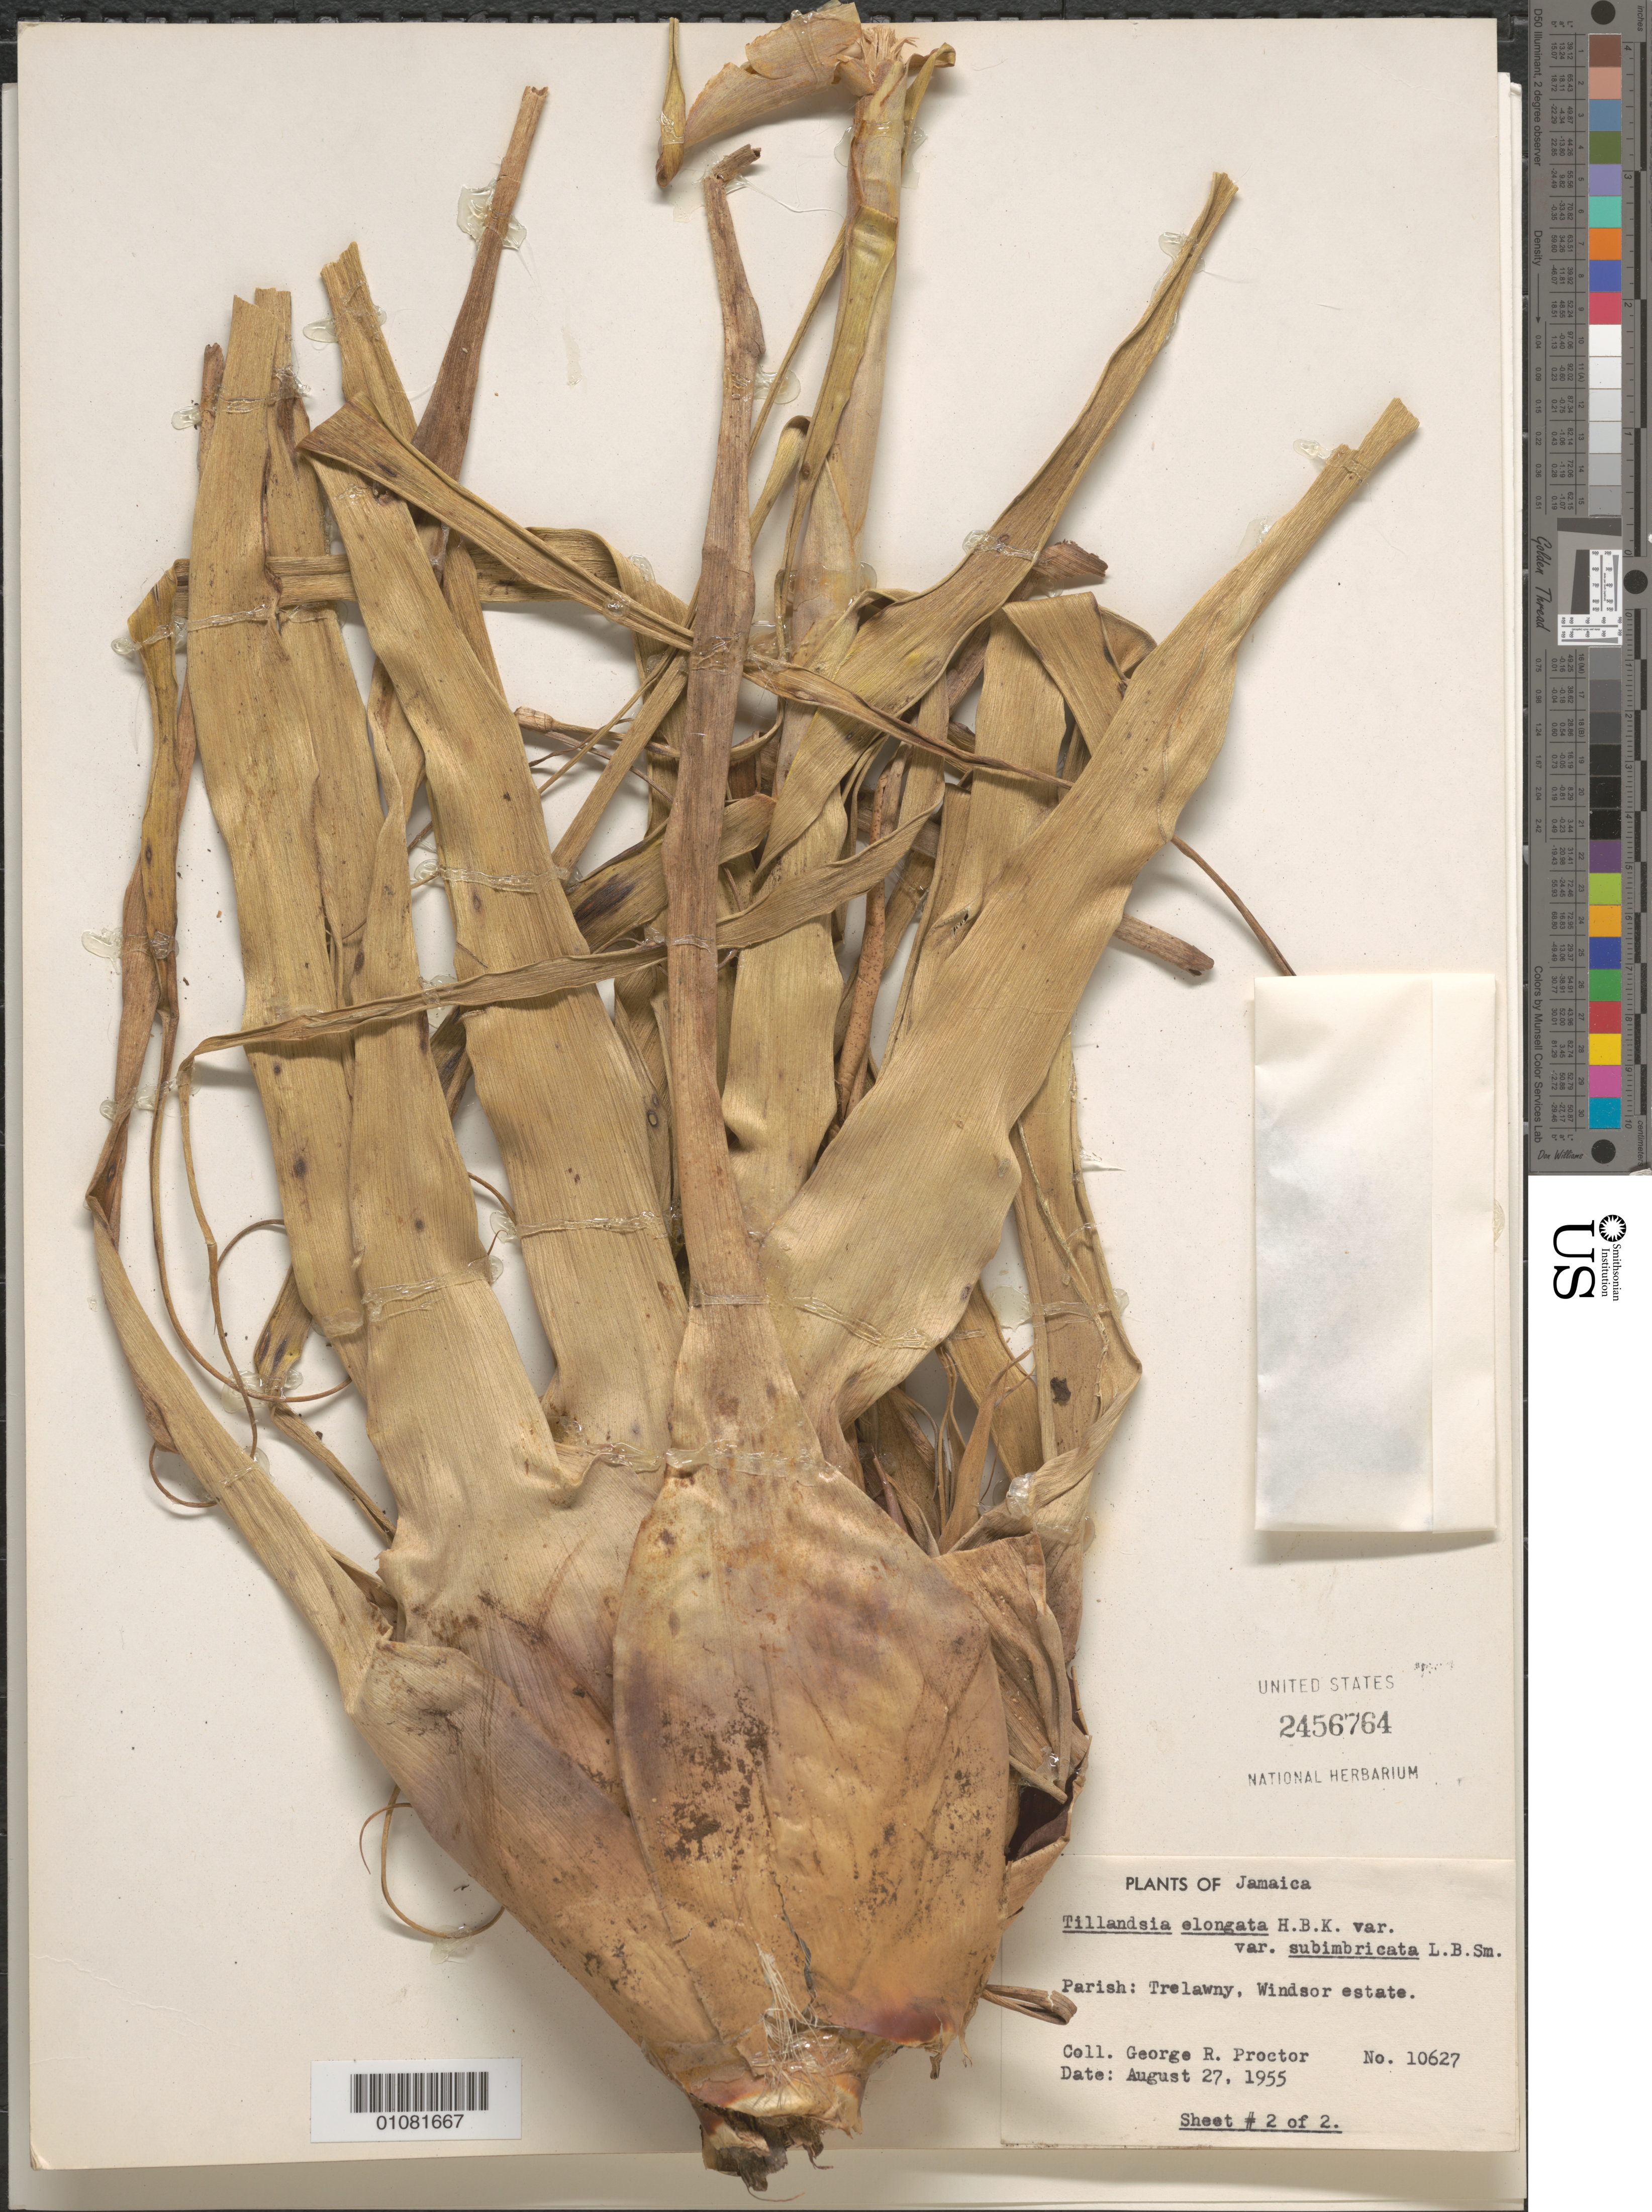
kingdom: Plantae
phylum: Tracheophyta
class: Liliopsida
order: Poales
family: Bromeliaceae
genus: Tillandsia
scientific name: Tillandsia elongata var. subimbricata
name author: (Baker) L.B. Sm.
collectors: G. R. Proctor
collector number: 10627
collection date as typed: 27 Aug 1955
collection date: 1955-08-27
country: Jamaica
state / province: Trelawny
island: Jamaica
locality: Windsor estate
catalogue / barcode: US 2456764